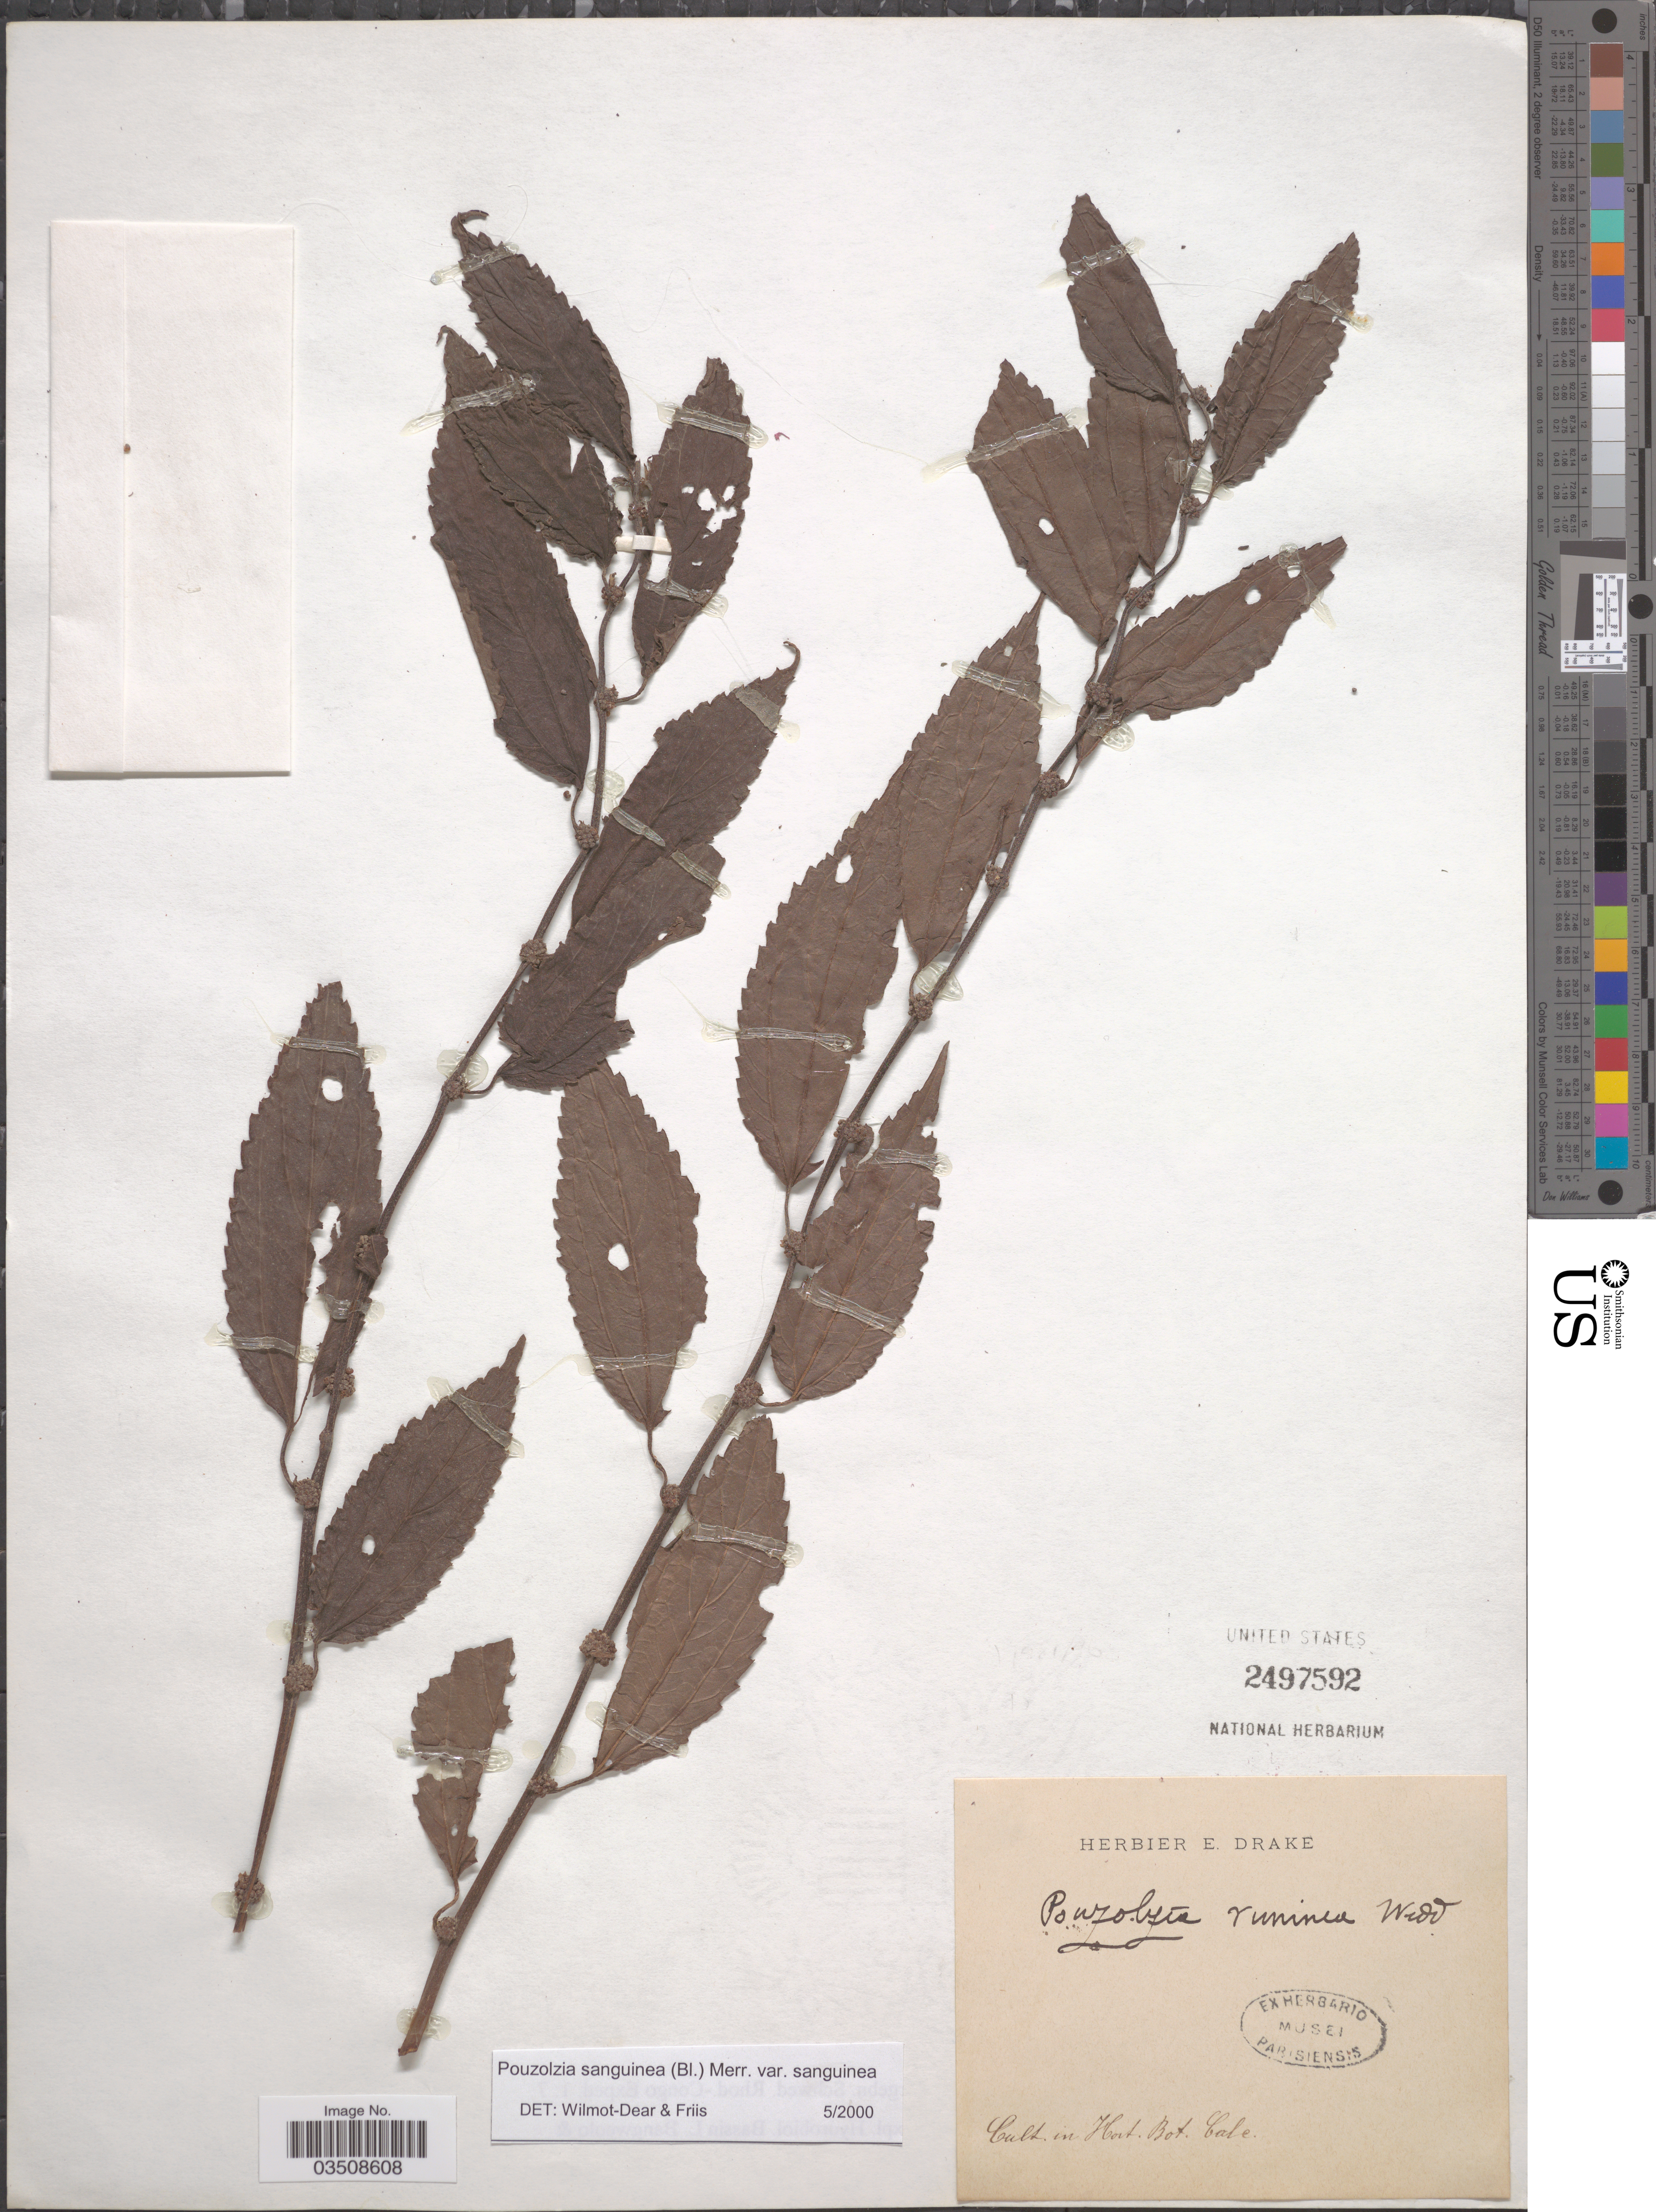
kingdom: Plantae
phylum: Tracheophyta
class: Magnoliopsida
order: Rosales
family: Urticaceae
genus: Pouzolzia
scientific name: Pouzolzia sanguinea var. sanguinea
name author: (Blume) Merr.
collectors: ex herb. E. Drake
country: India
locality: Cult. Hort. Bot. Calc.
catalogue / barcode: US 2497592